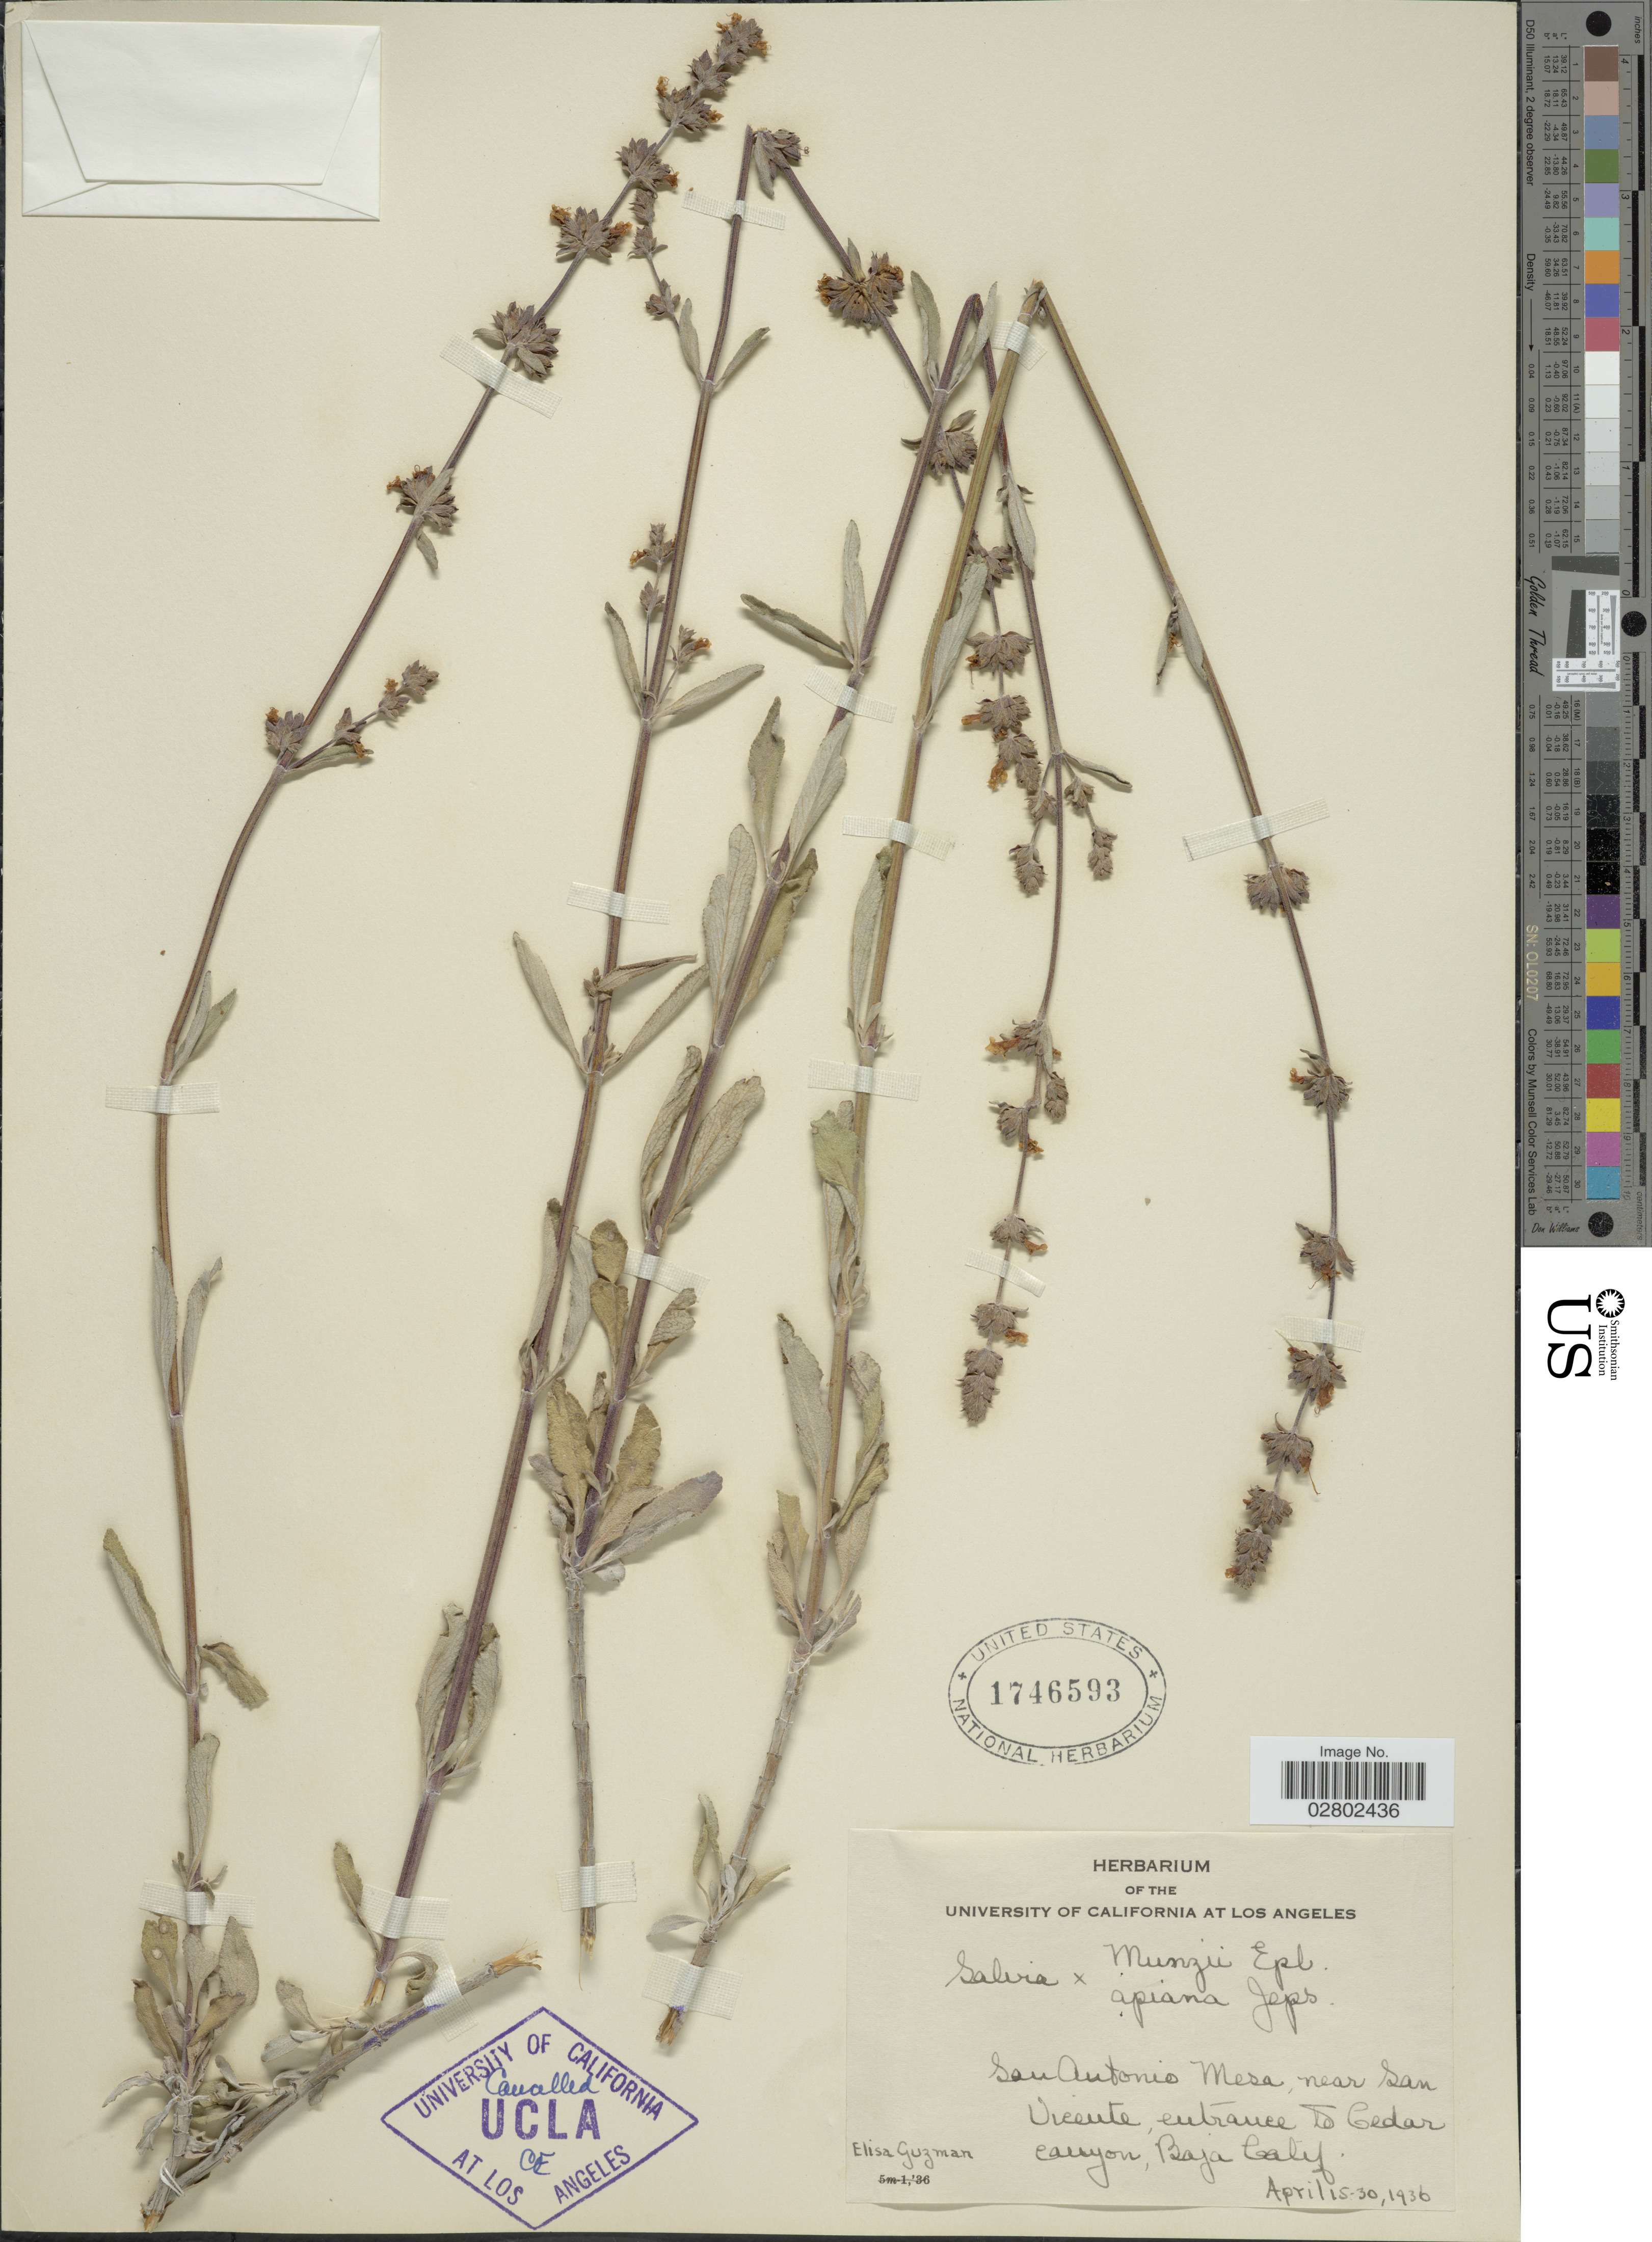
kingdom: Plantae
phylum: Tracheophyta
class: Magnoliopsida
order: Lamiales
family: Lamiaceae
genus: Salvia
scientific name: Salvia munzii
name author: Epling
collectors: E. Guzman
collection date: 1936-04-15/1936-04-30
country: Mexico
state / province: Baja California Norte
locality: San Antonio Mesa, near San Vicente, entrance to Cedar canyon, Baja Calif.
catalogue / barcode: US 1746593